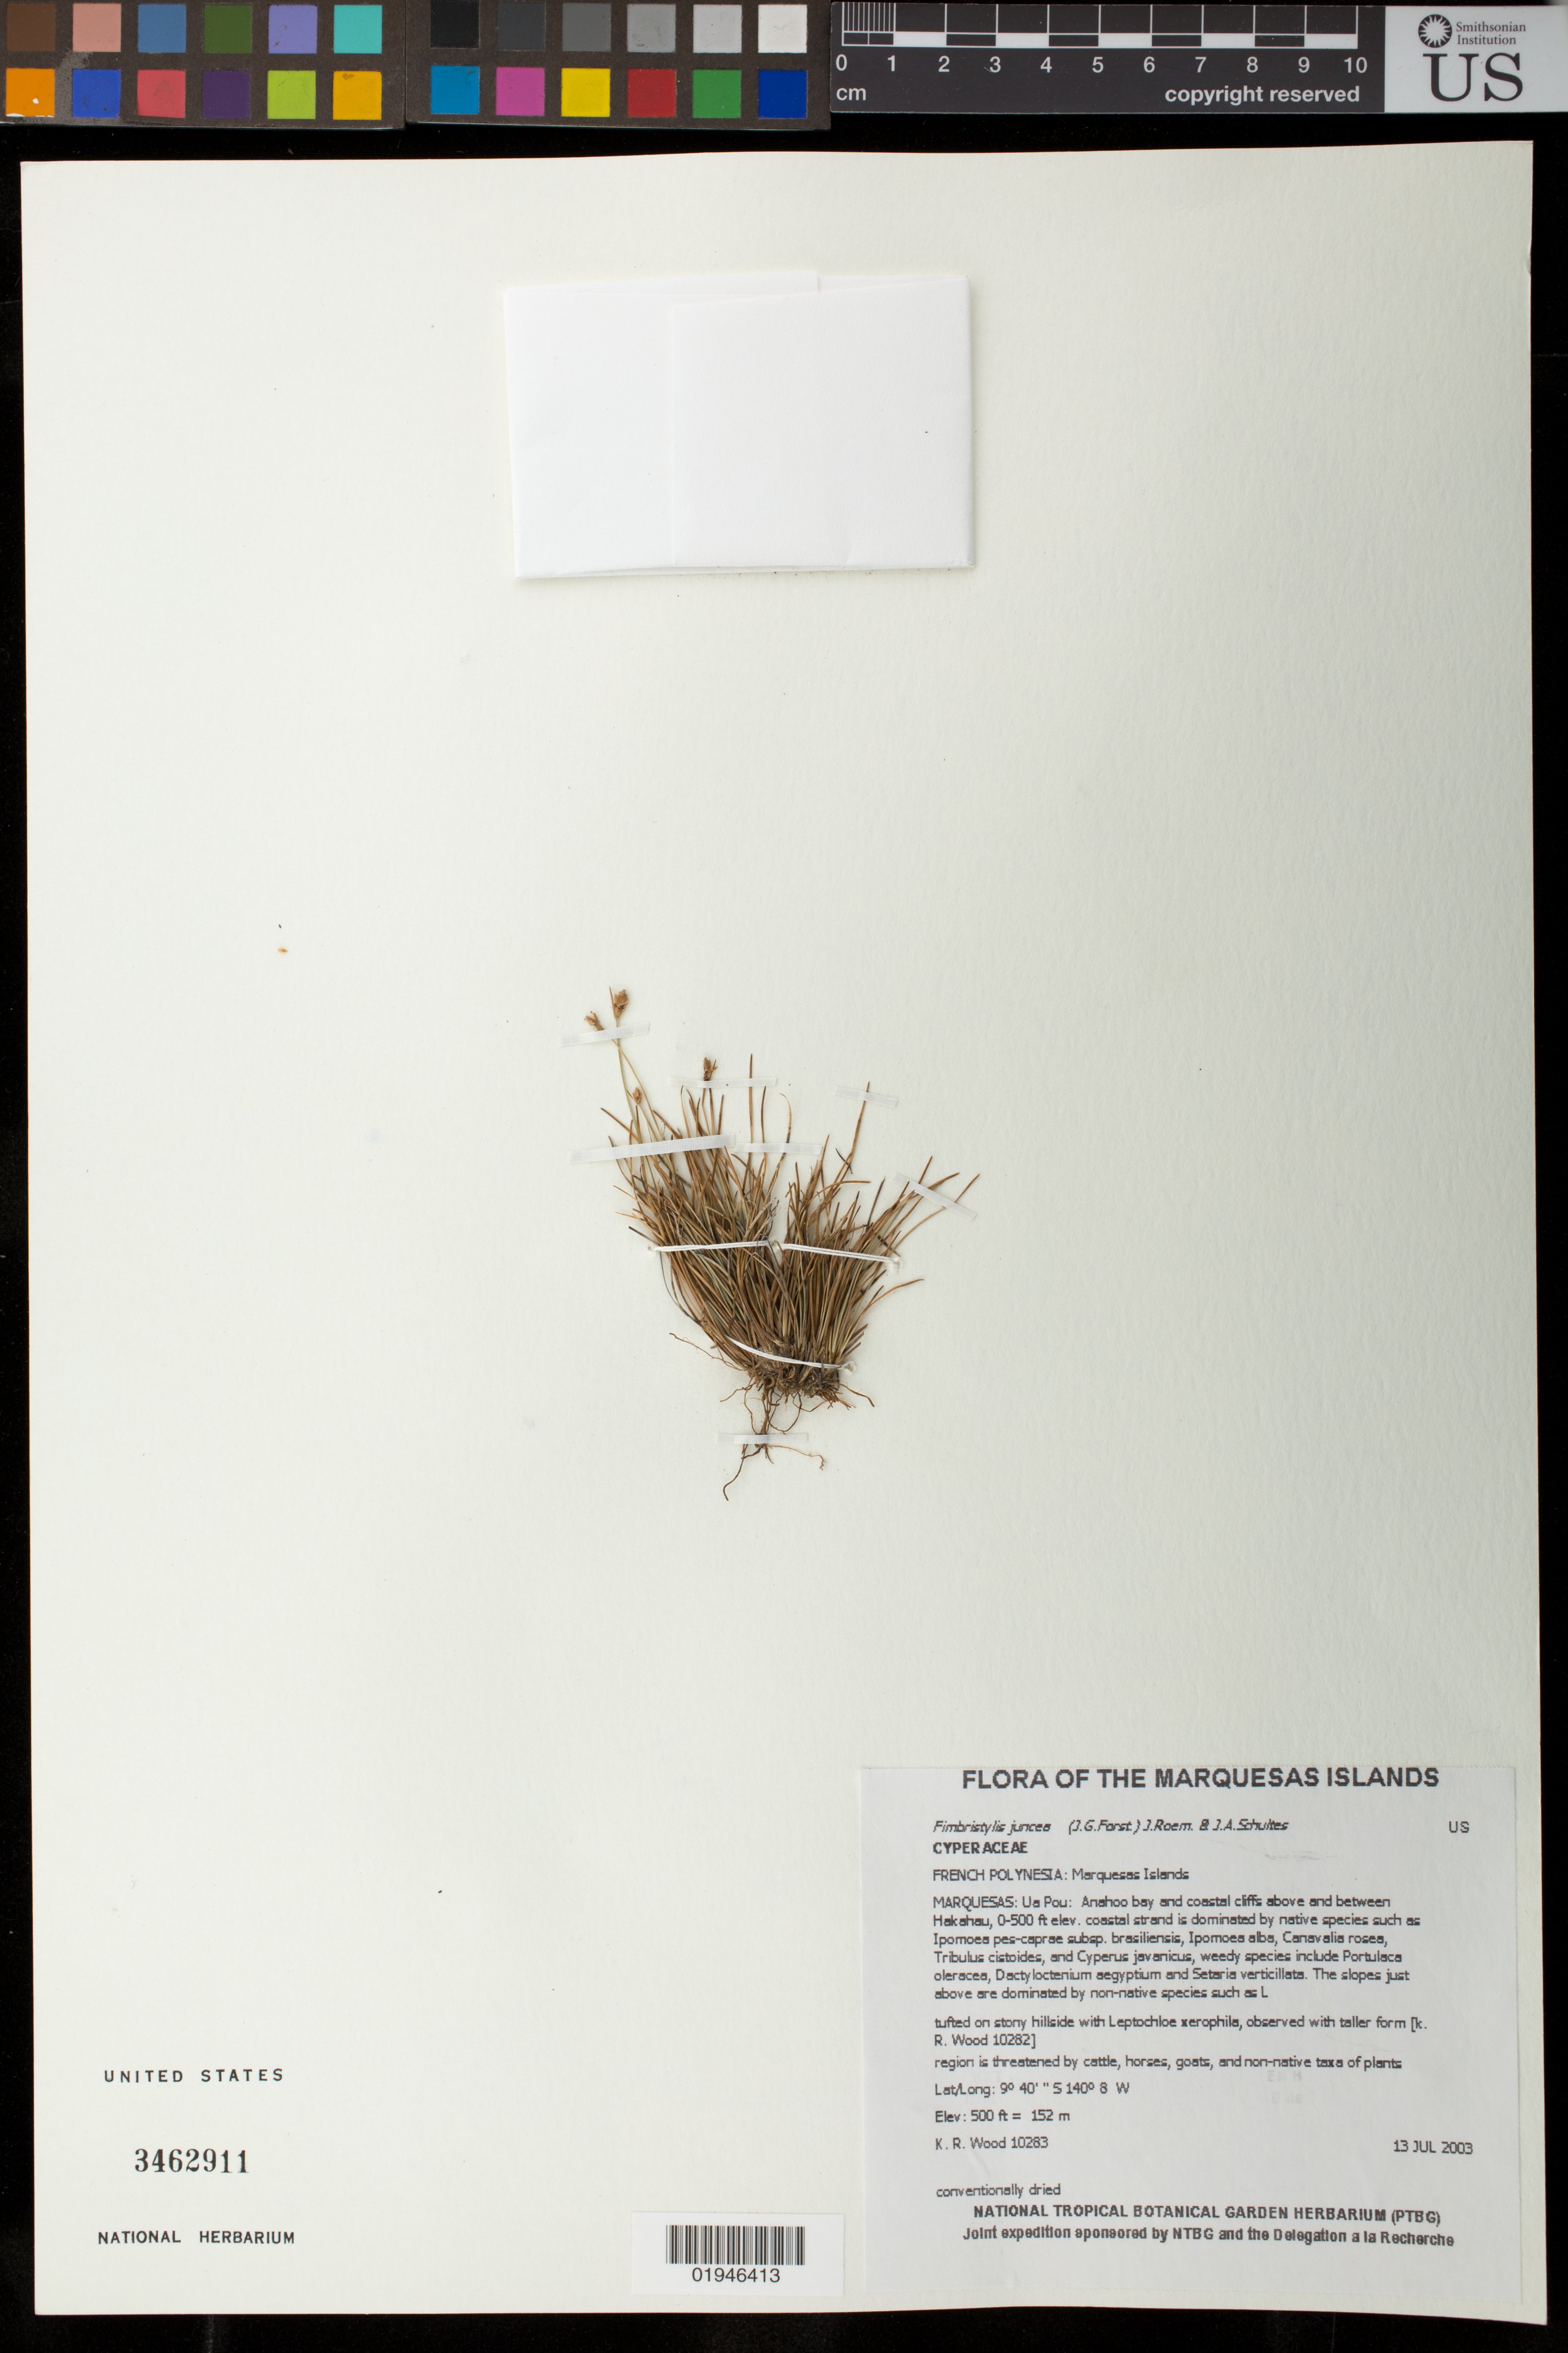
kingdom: Plantae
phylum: Tracheophyta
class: Liliopsida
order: Poales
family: Cyperaceae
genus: Fimbristylis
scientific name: Fimbristylis juncea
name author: (G. Forst.) Br. ex Roem. & Schult.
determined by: Wagner, W. L., (BOT), Smithsonian Institution - National Museum of Natural History (UNITED STATES)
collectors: K. R. Wood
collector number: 10283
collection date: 2003-07-13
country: French Polynesia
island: Ua Pou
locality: Anahoo bay and coastal cliffs above and between Hakahaue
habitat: Open, dry, stony hillside, upper slope, E aspect, moderate slope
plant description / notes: Cattle, horses, goats, and non-native taxa of plants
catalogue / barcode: US 3462911